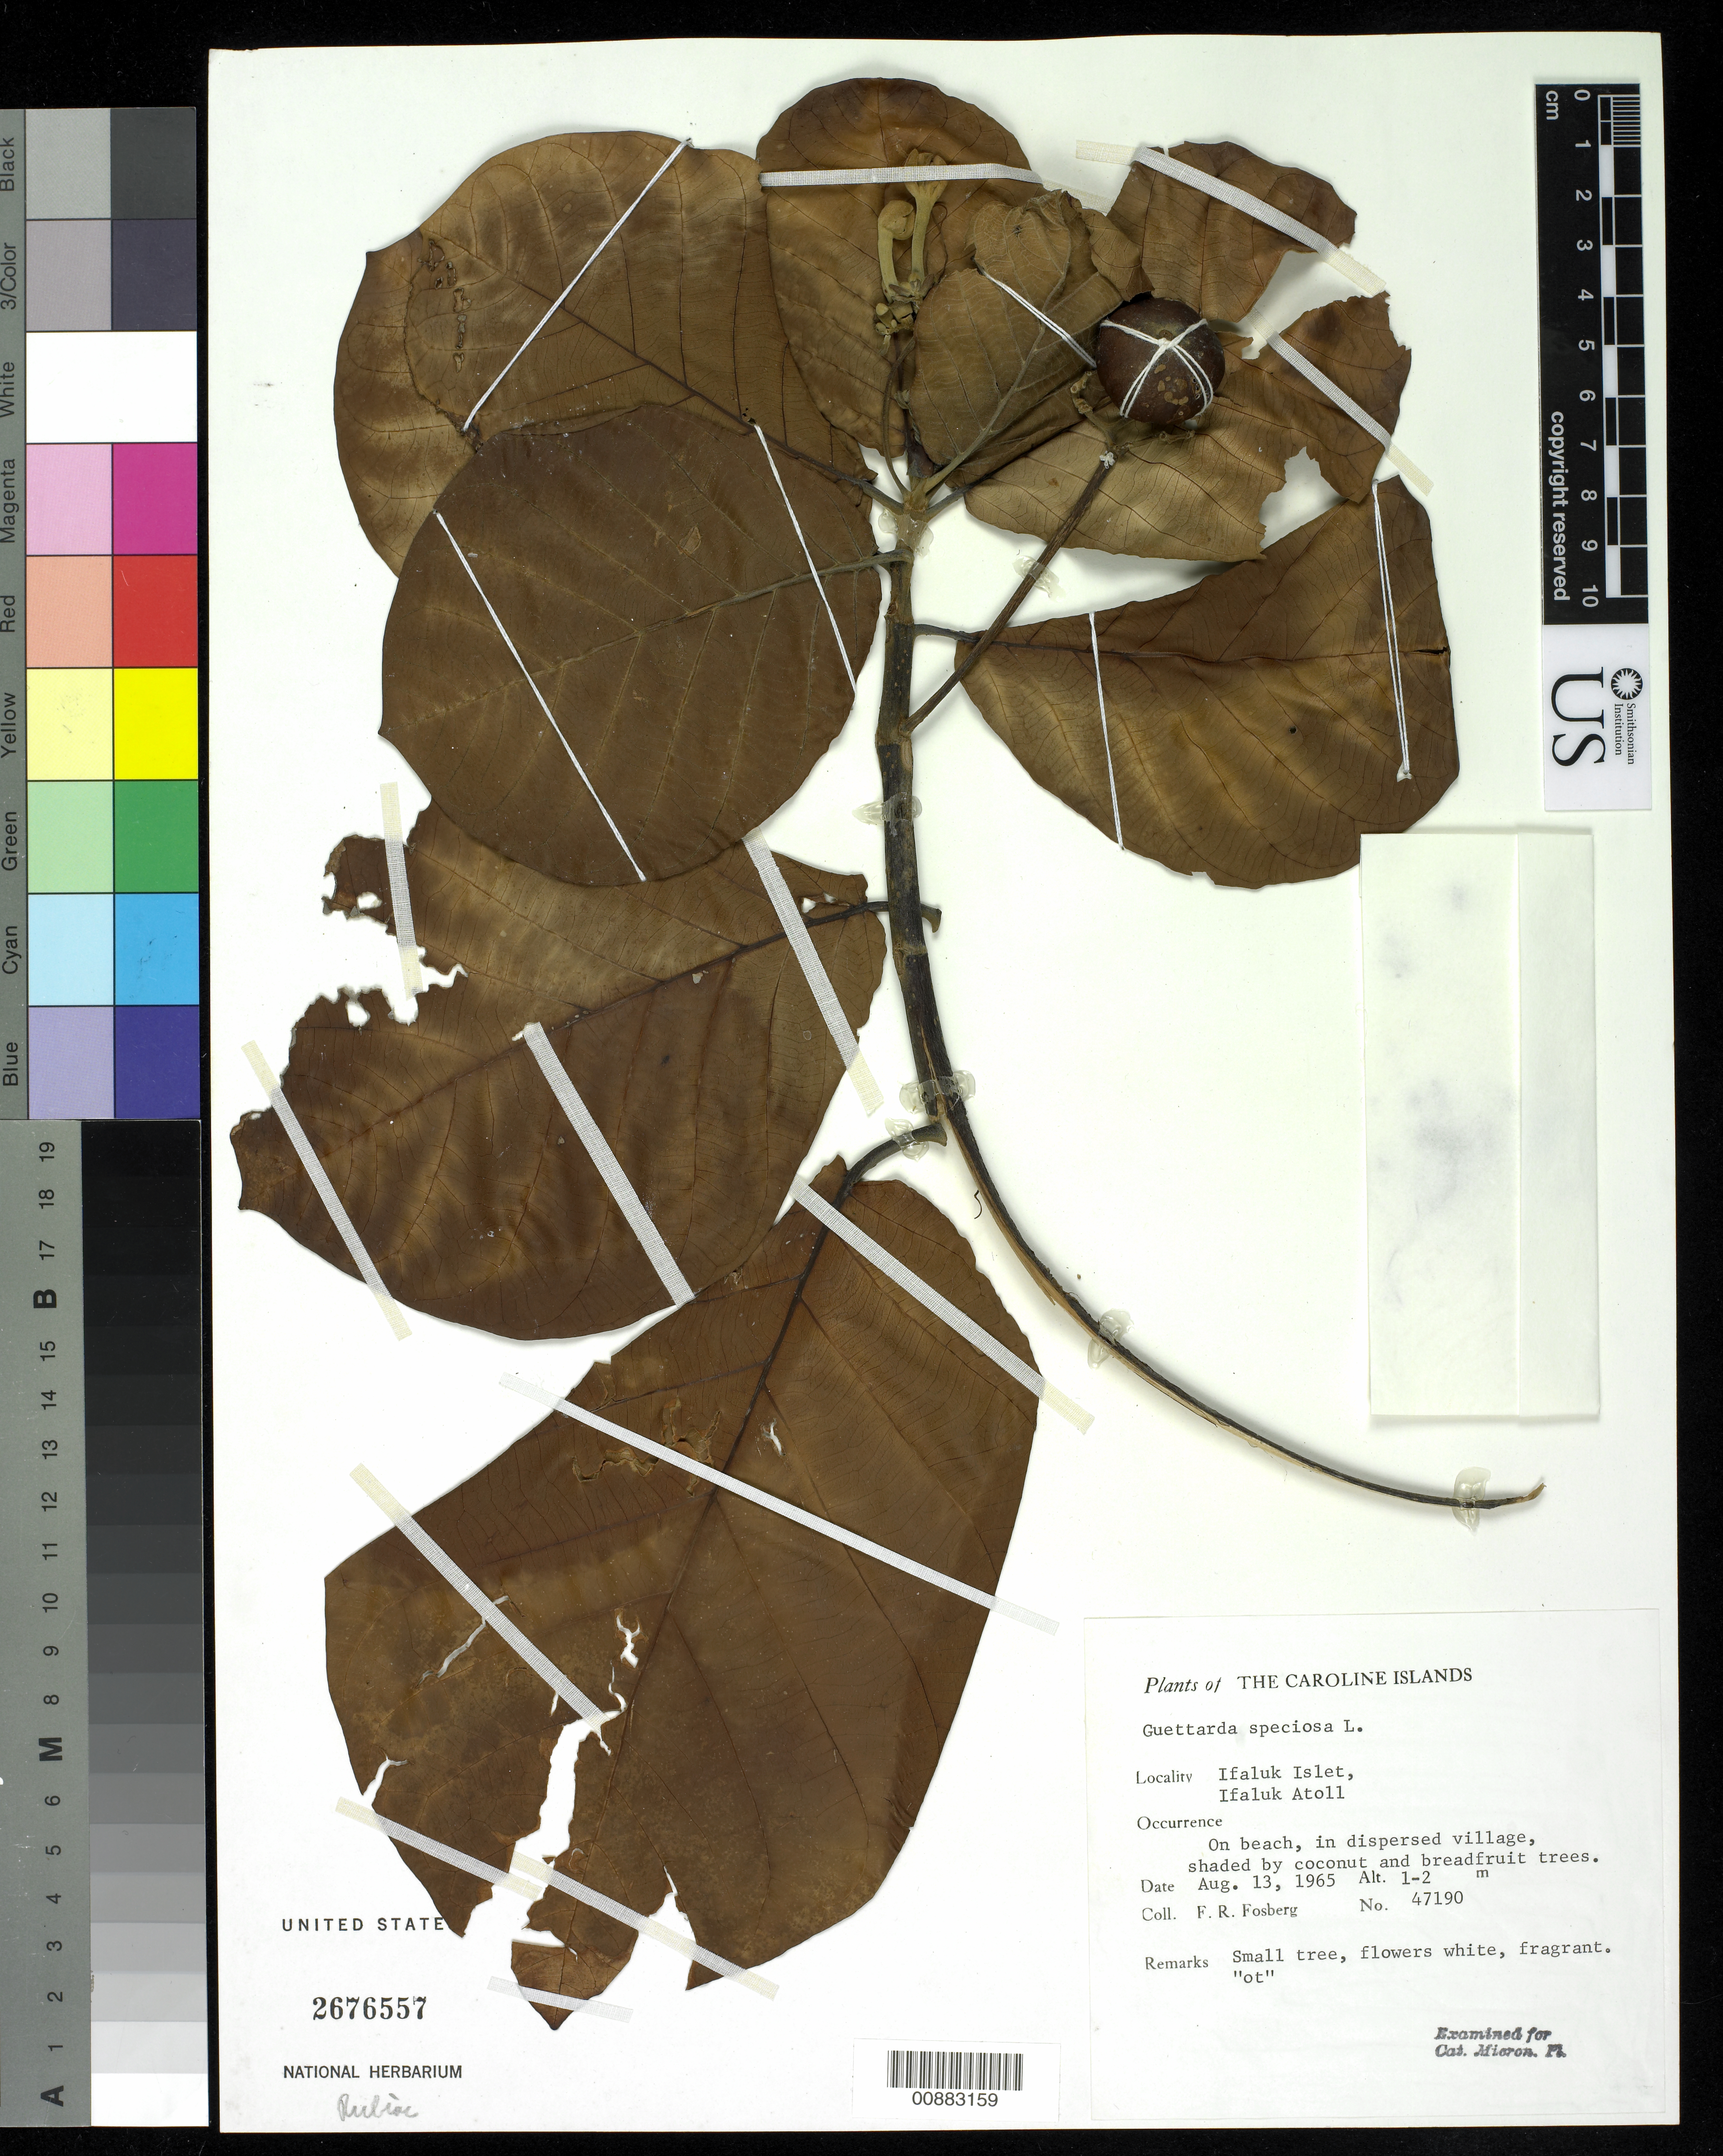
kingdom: Plantae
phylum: Tracheophyta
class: Magnoliopsida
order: Gentianales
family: Rubiaceae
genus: Guettarda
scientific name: Guettarda speciosa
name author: L.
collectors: F. R. Fosberg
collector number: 47190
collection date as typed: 13 Aug 1965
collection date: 1965-08-13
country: Micronesia, Federated States of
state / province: Yap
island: Ifalik (Ifaluk) Atoll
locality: Ifaluk Islet, Ifaluk*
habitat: on beach, in dispersed village, shaded by coconut and breadfruit trees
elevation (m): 1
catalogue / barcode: US 2676557